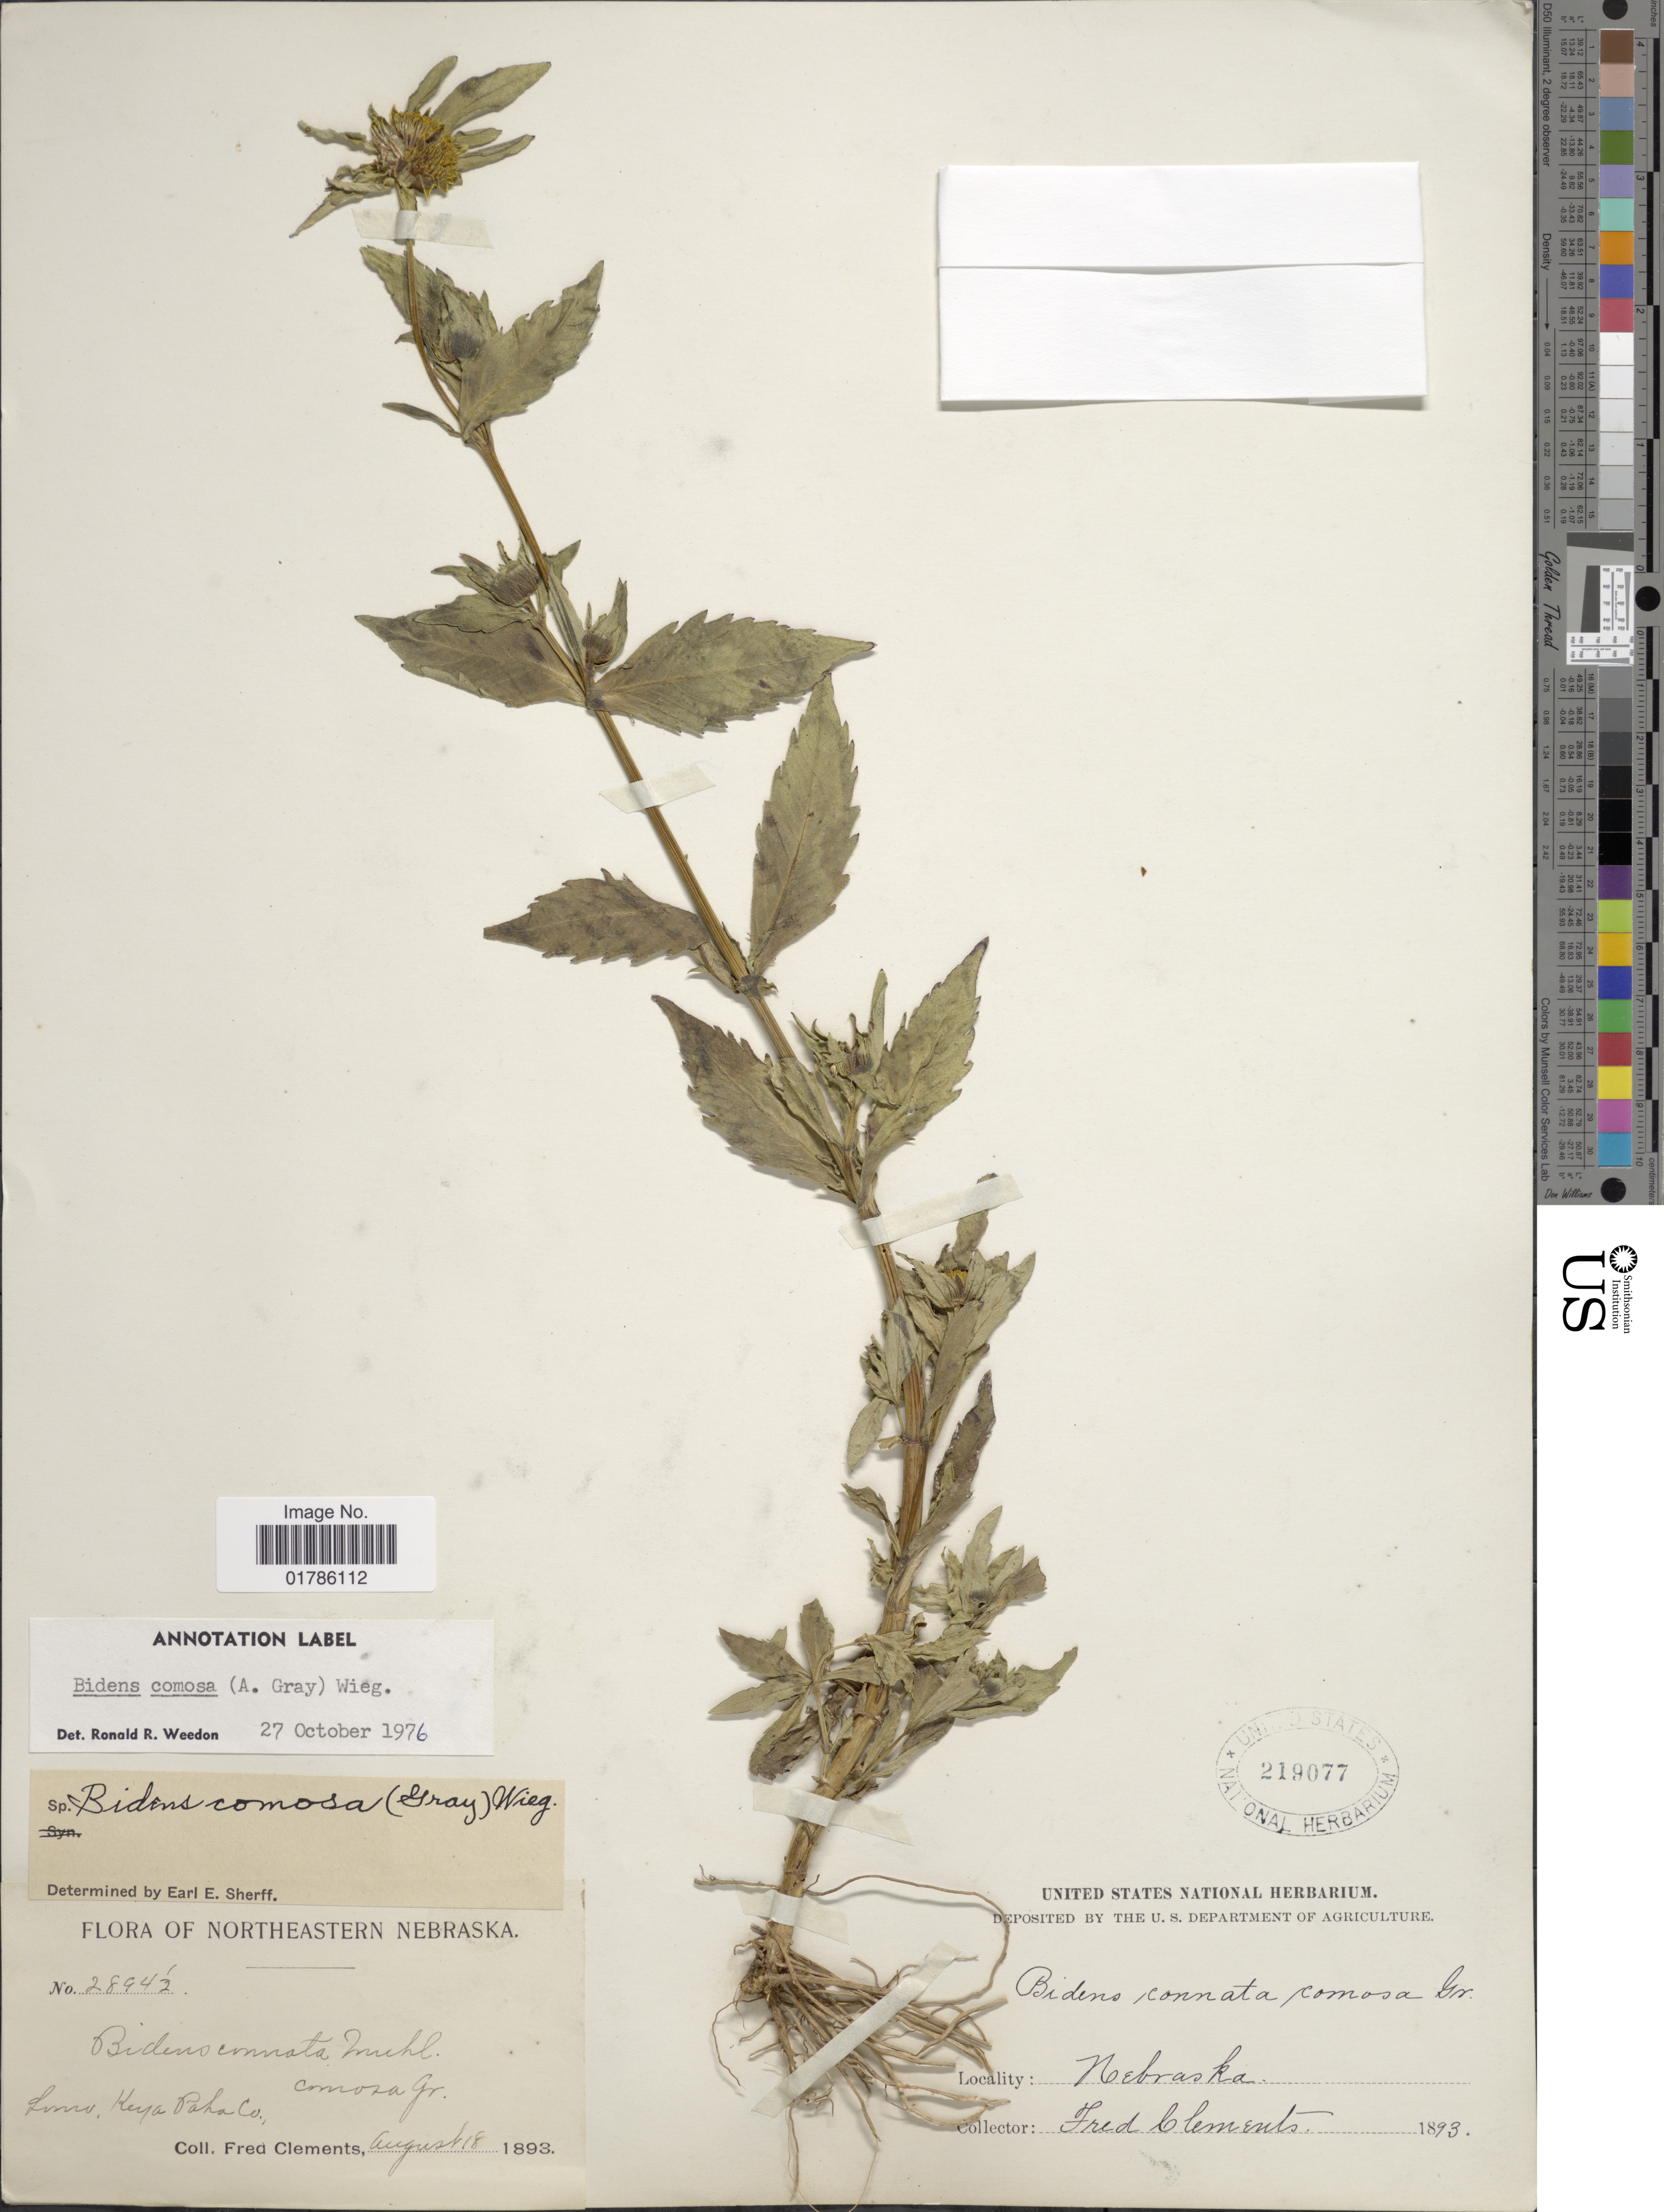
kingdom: Plantae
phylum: Tracheophyta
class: Magnoliopsida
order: Asterales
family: Asteraceae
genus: Bidens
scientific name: Bidens comosa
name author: (A. Gray) Wiegand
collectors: F. Clements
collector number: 28942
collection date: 1893-08-18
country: United States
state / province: Nebraska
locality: Northeastern Nebraska, Keya Paha Co.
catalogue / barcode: US 219077